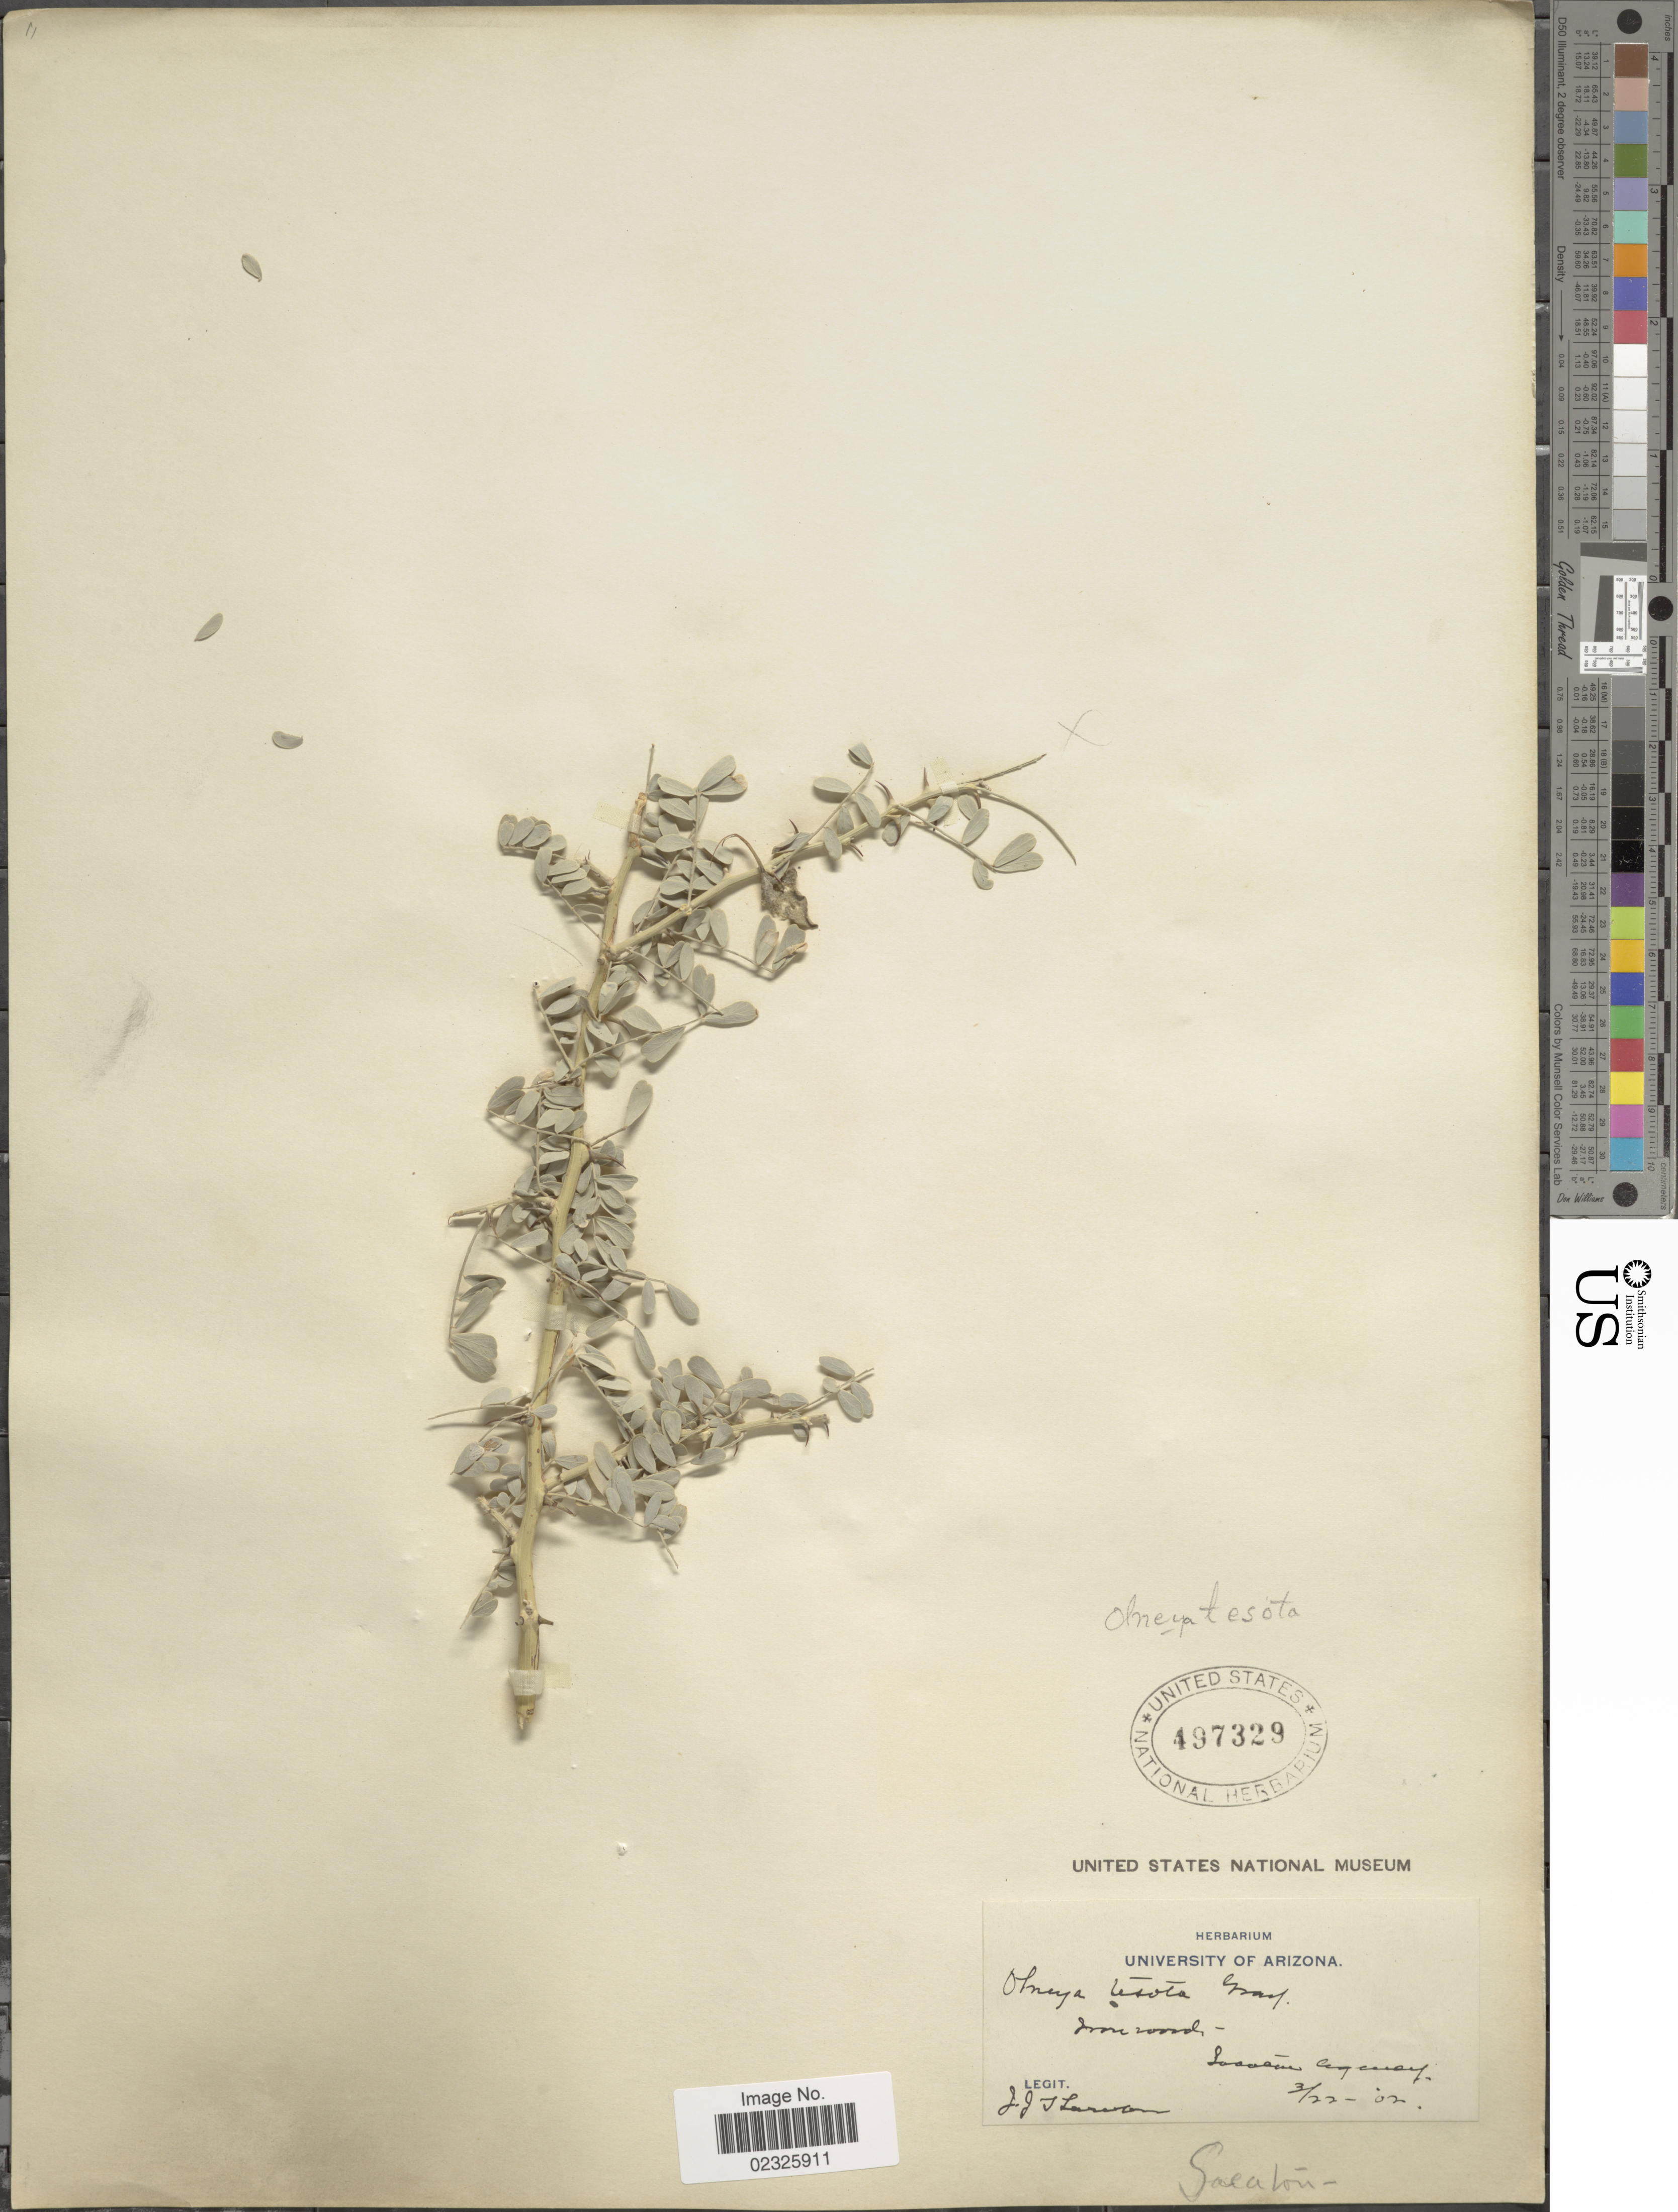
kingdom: Plantae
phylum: Tracheophyta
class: Magnoliopsida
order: Fabales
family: Fabaceae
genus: Olneya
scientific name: Olneya tesota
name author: A. Gray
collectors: J. Larsson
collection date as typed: Transcribed d/m/y: 22/3/02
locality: Irora road, Lasacuan canyon [interpreted]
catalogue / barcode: US 497329